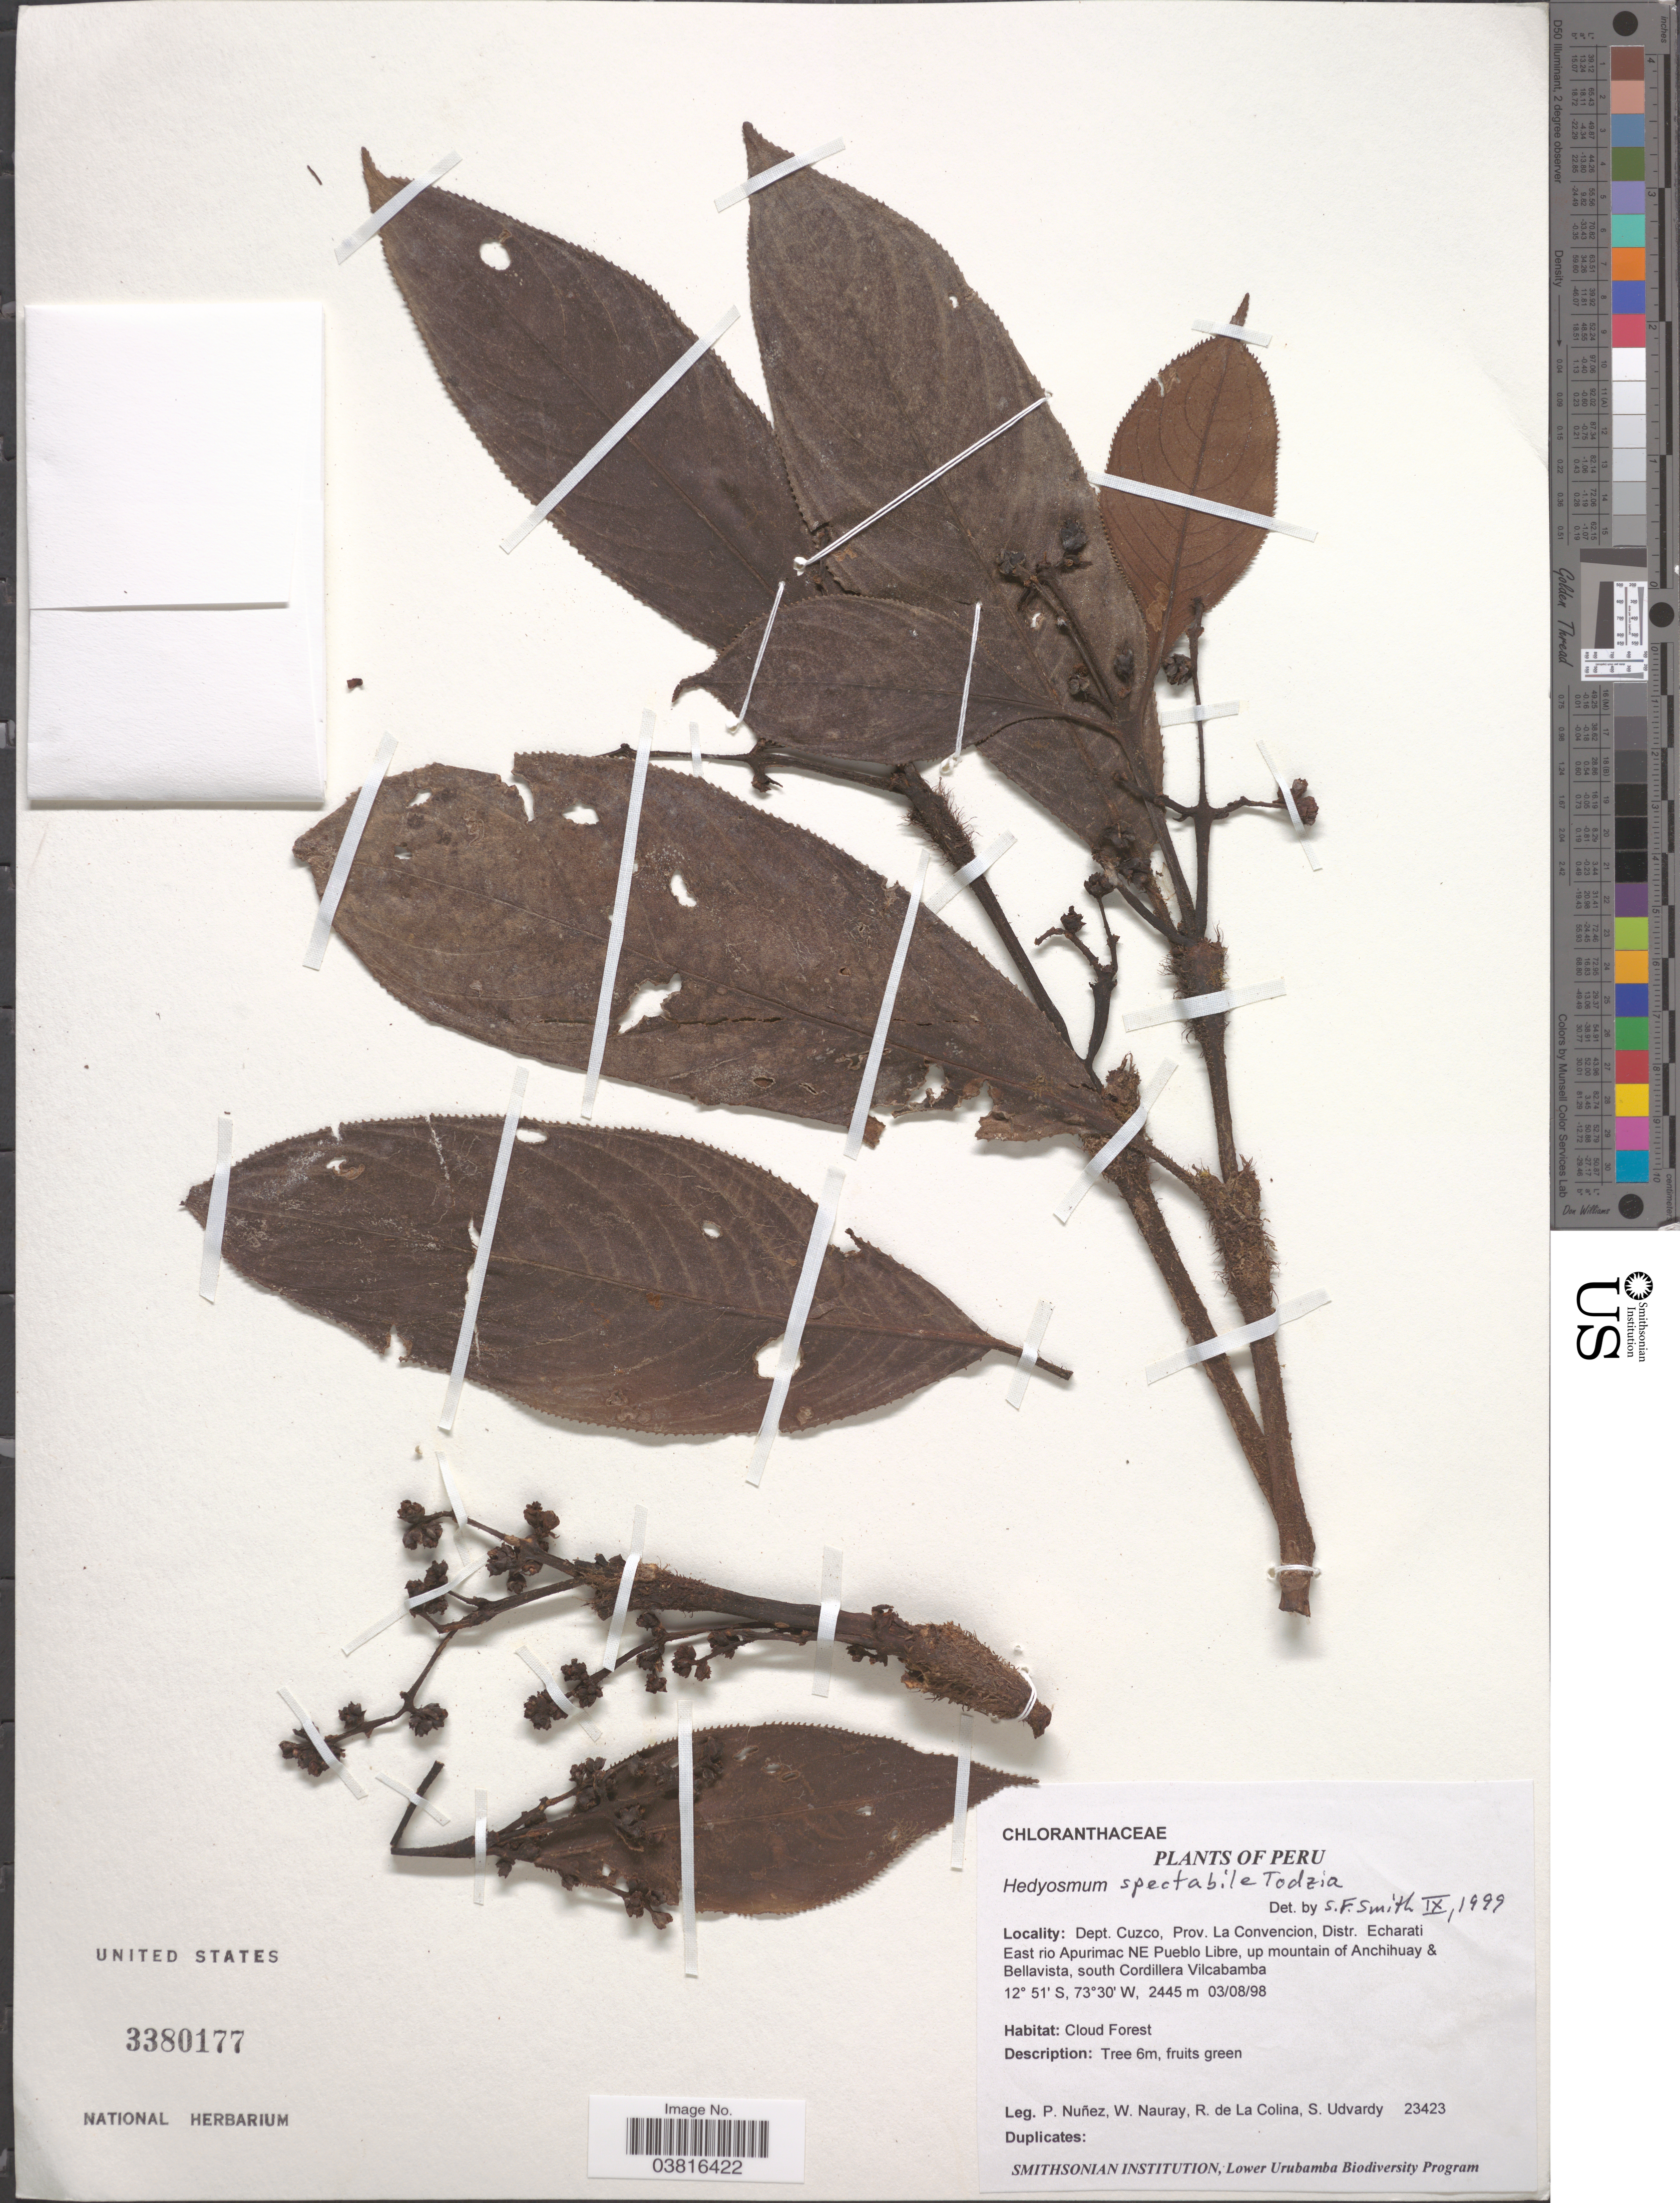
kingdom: Plantae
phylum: Tracheophyta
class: Magnoliopsida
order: Chloranthales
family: Chloranthaceae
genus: Hedyosmum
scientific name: Hedyosmum spectabile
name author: Todzia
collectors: P. Nuñez V., W. Nauray, R. Colina & S. Udvardy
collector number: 23423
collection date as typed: Transcribed d/m/y: 3/8/98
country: Peru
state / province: Cusco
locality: Dept. Cuzco, Prov. La Convencion, Distr. Echarati East rio Apurimac NE Pueblo Libre, up mountain of Anchihuay & Bellavista, south Cordillera Vilcabamba.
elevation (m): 2445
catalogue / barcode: US 3380177